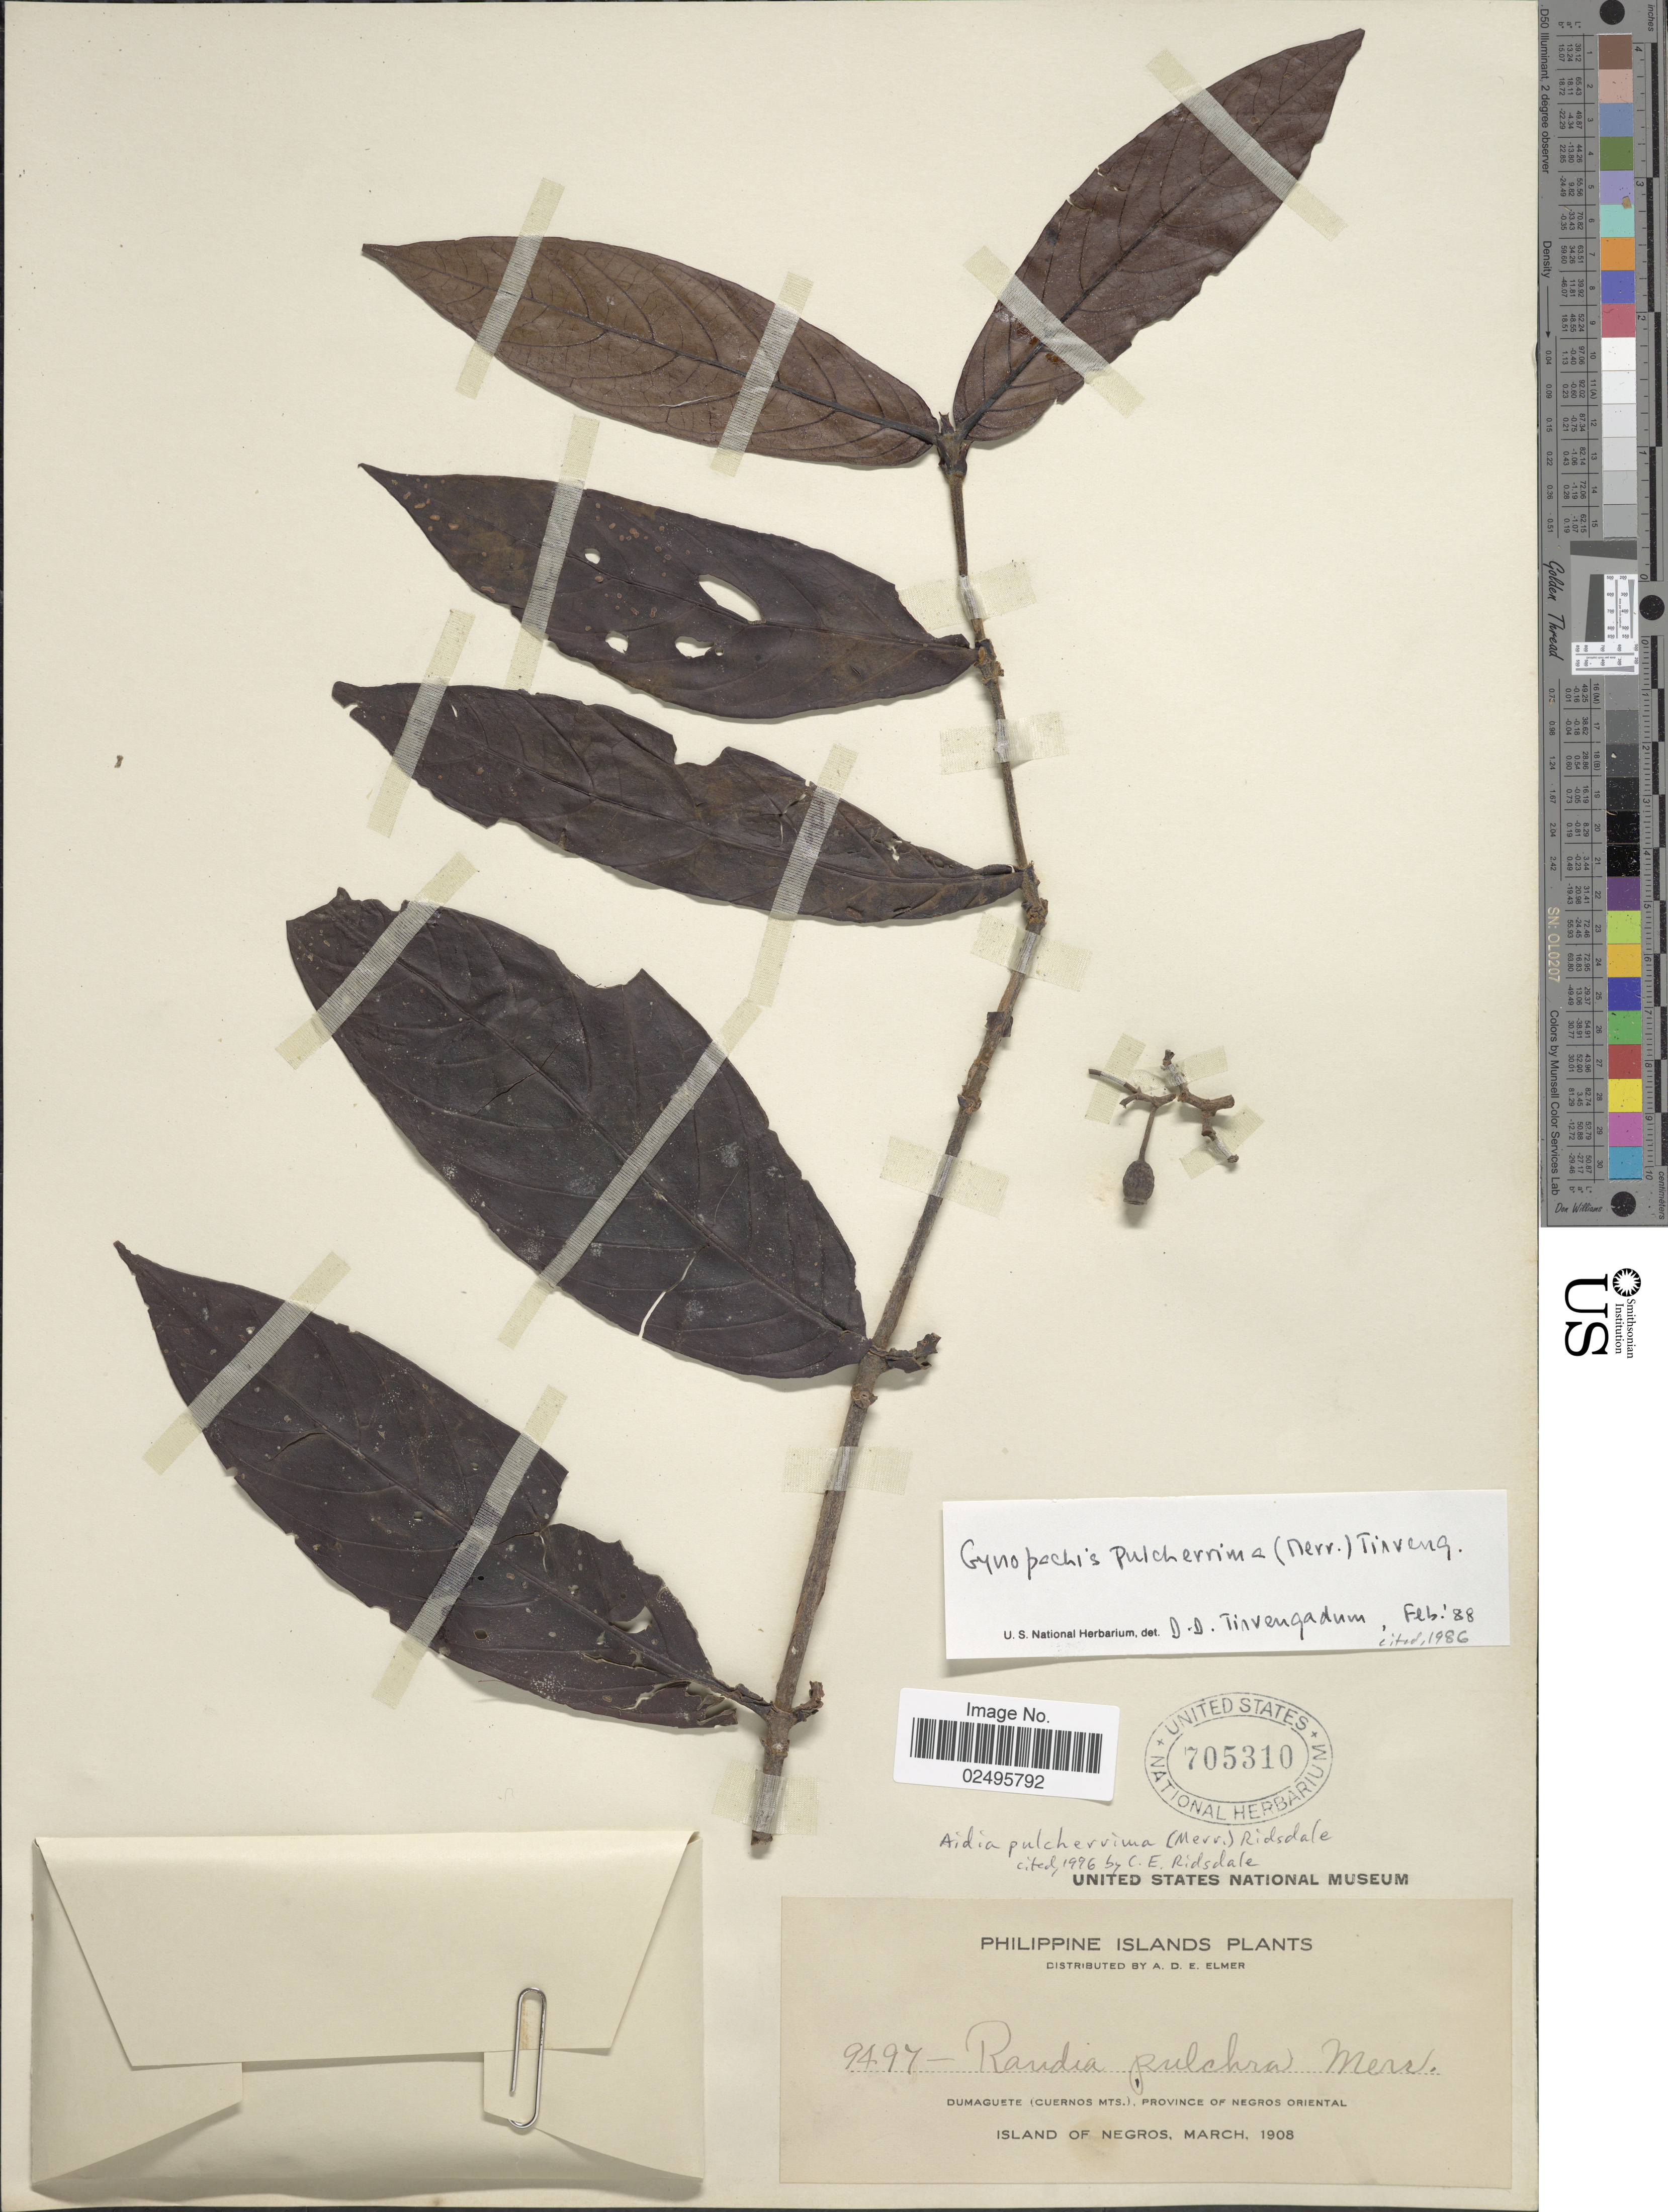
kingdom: Plantae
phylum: Tracheophyta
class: Magnoliopsida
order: Gentianales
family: Rubiaceae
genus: Aidia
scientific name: Aidia pulcherrima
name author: (Merr.) Ridsdale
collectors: A. D. E. Elmer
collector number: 9497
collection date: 1908-03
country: Philippines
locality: Dumaguete (Cuernos Mts.) Province of Negros Oriental. Island of Negros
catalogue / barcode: US 705310